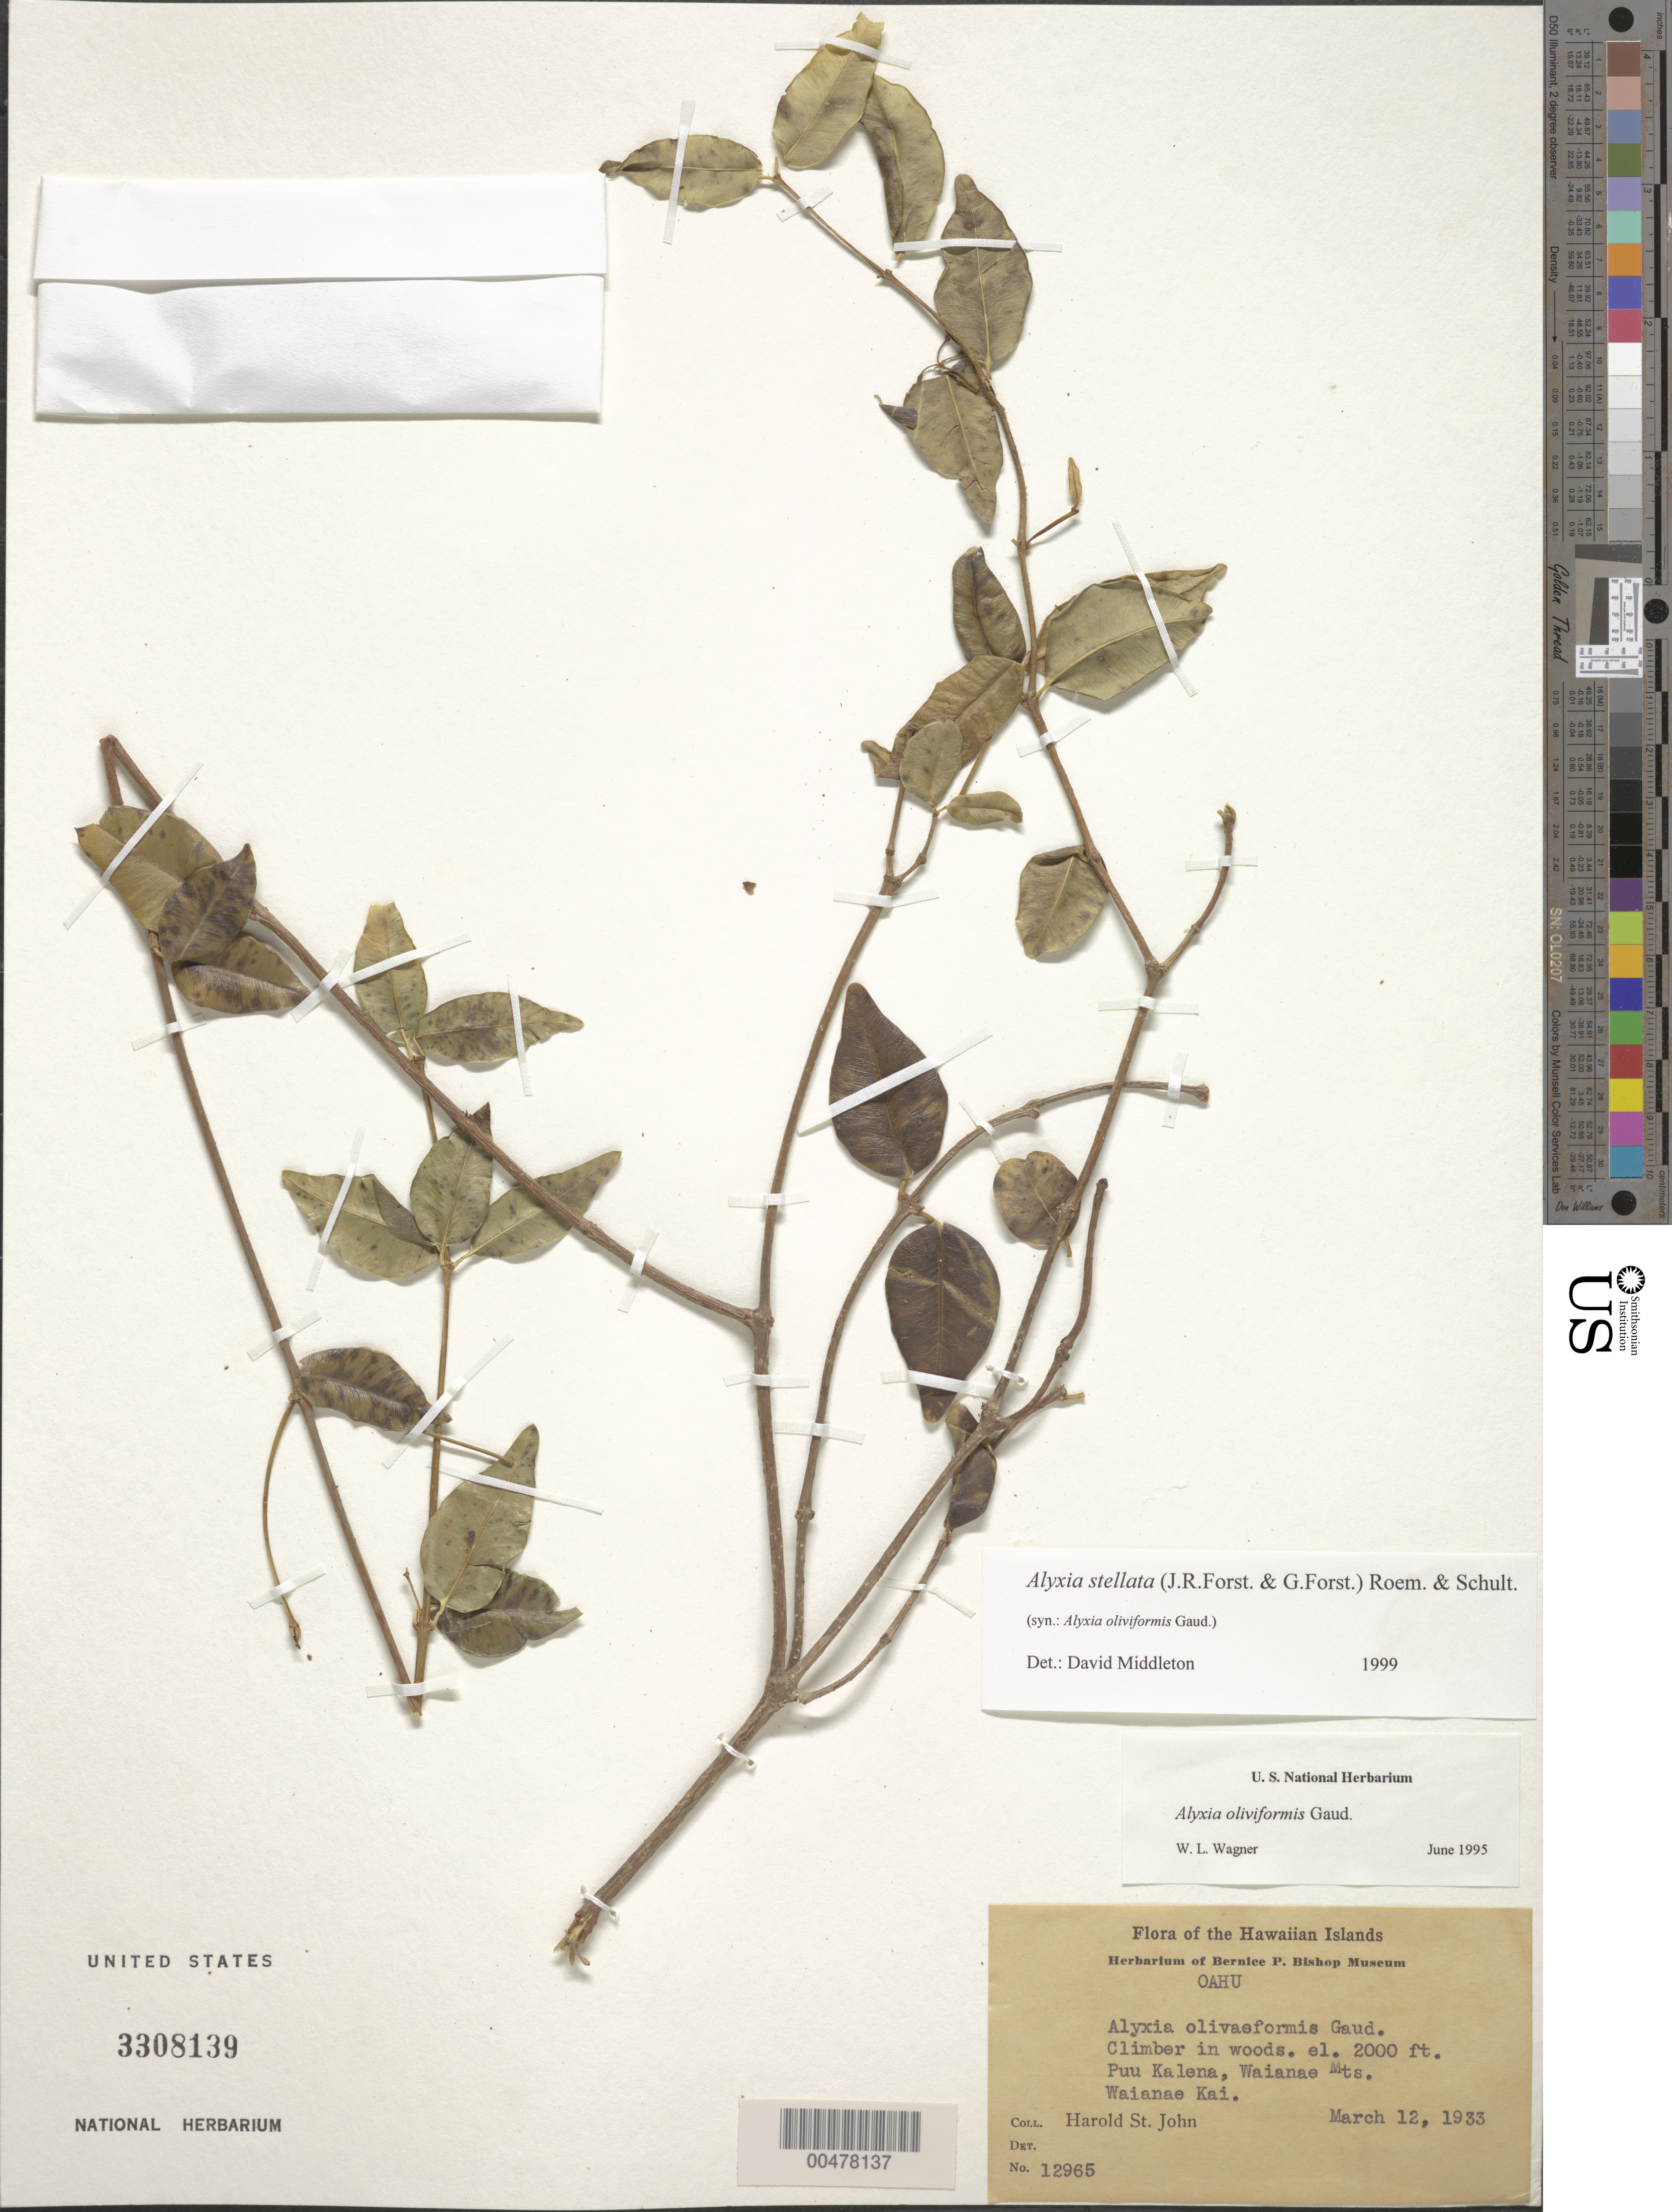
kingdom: Plantae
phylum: Tracheophyta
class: Magnoliopsida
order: Gentianales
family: Apocynaceae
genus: Alyxia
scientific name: Alyxia stellata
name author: (J.R. Forst. & G. Forst.) Roem. & Schult.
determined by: Middleton, D. J.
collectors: H. St. John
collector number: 12965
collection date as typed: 12 Mar 1933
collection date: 1933-03-12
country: United States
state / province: Hawaii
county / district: Honolulu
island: Oahu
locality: Puu Kalena, Waianae Mts, Waianae Kai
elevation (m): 610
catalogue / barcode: US 3308139